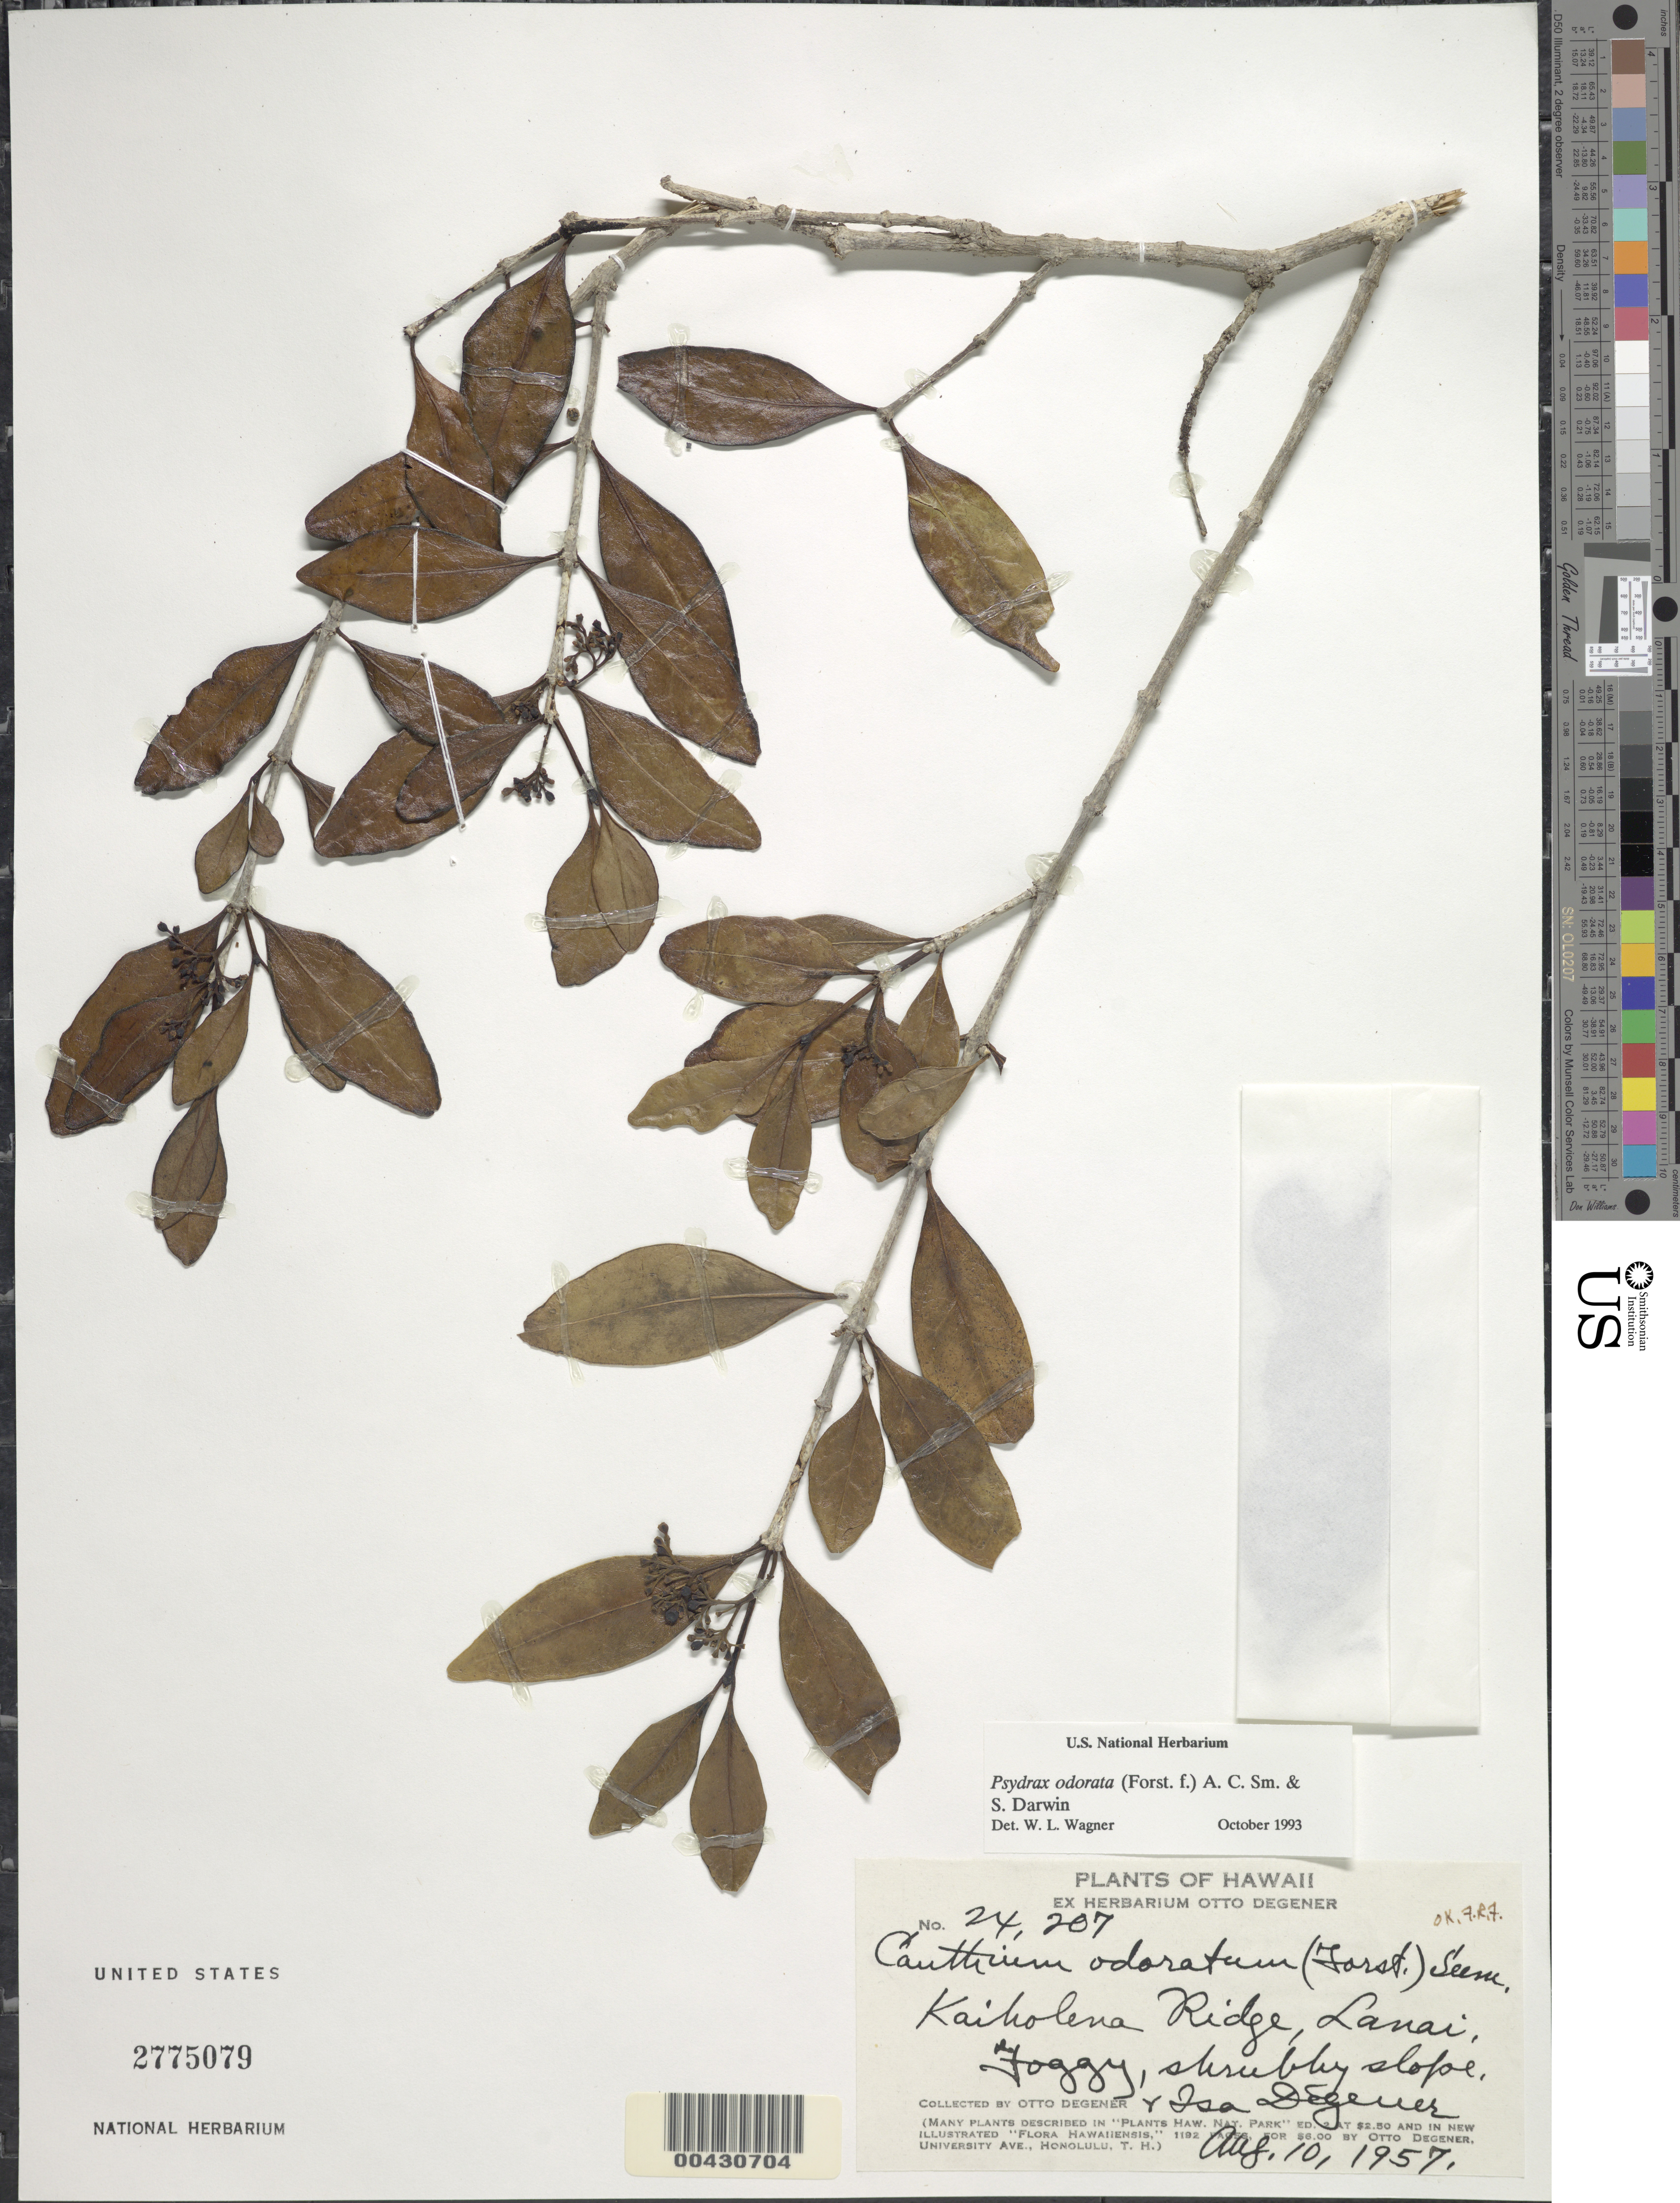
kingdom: Plantae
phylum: Tracheophyta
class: Magnoliopsida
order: Gentianales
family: Rubiaceae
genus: Psydrax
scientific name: Psydrax odorata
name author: (G. Forst.) A.C. Sm. & S.P. Darwin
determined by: Wagner, W. L., (BOT), Smithsonian Institution - National Museum of Natural History (UNITED STATES)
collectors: O. Degener & I. Degener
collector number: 24207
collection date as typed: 10 Aug 1957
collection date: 1957-08-10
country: United States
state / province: Hawaii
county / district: Maui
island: Lana'i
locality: Kaiholena Ridge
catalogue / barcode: US 2775079